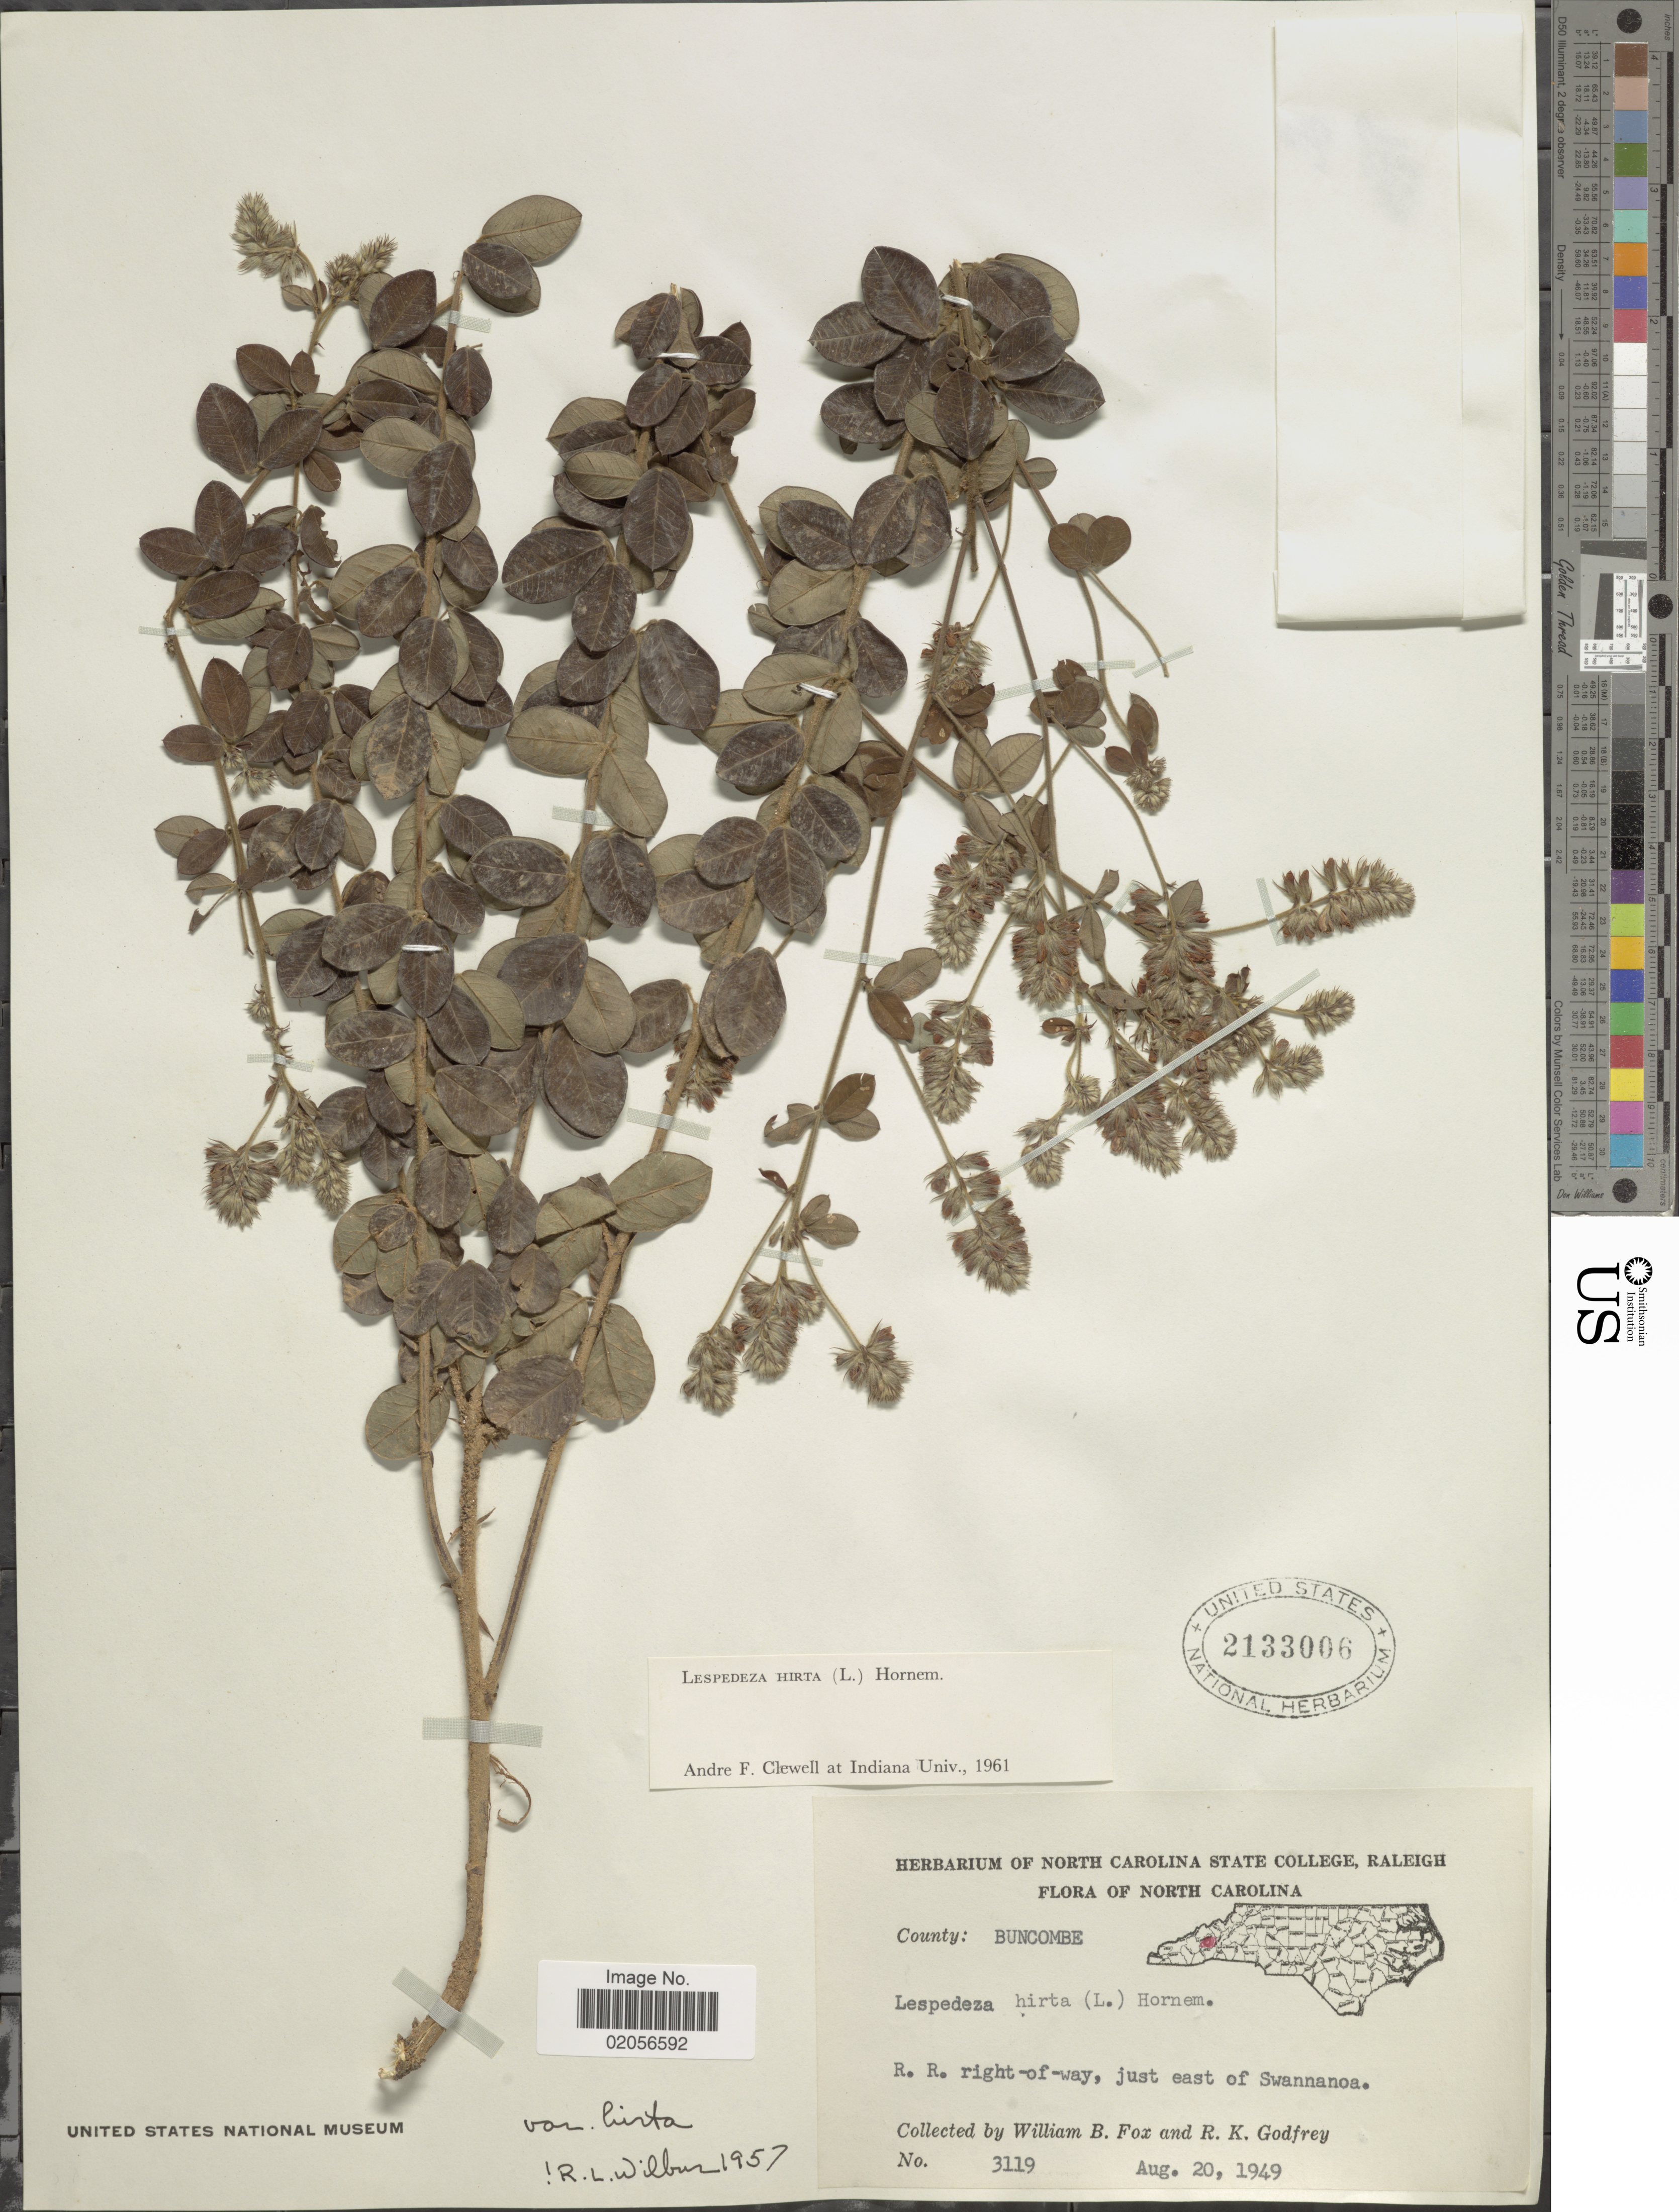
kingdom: Plantae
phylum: Tracheophyta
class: Magnoliopsida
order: Fabales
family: Fabaceae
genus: Lespedeza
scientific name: Lespedeza hirta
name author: (L.) Hornem.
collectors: W. B. Fox & R. K. Godfrey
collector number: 3119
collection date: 1949-08-20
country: United States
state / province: North Carolina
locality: County: Buncombe, R.R. right-of-way, just east of Swannanoa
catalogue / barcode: US 2133006